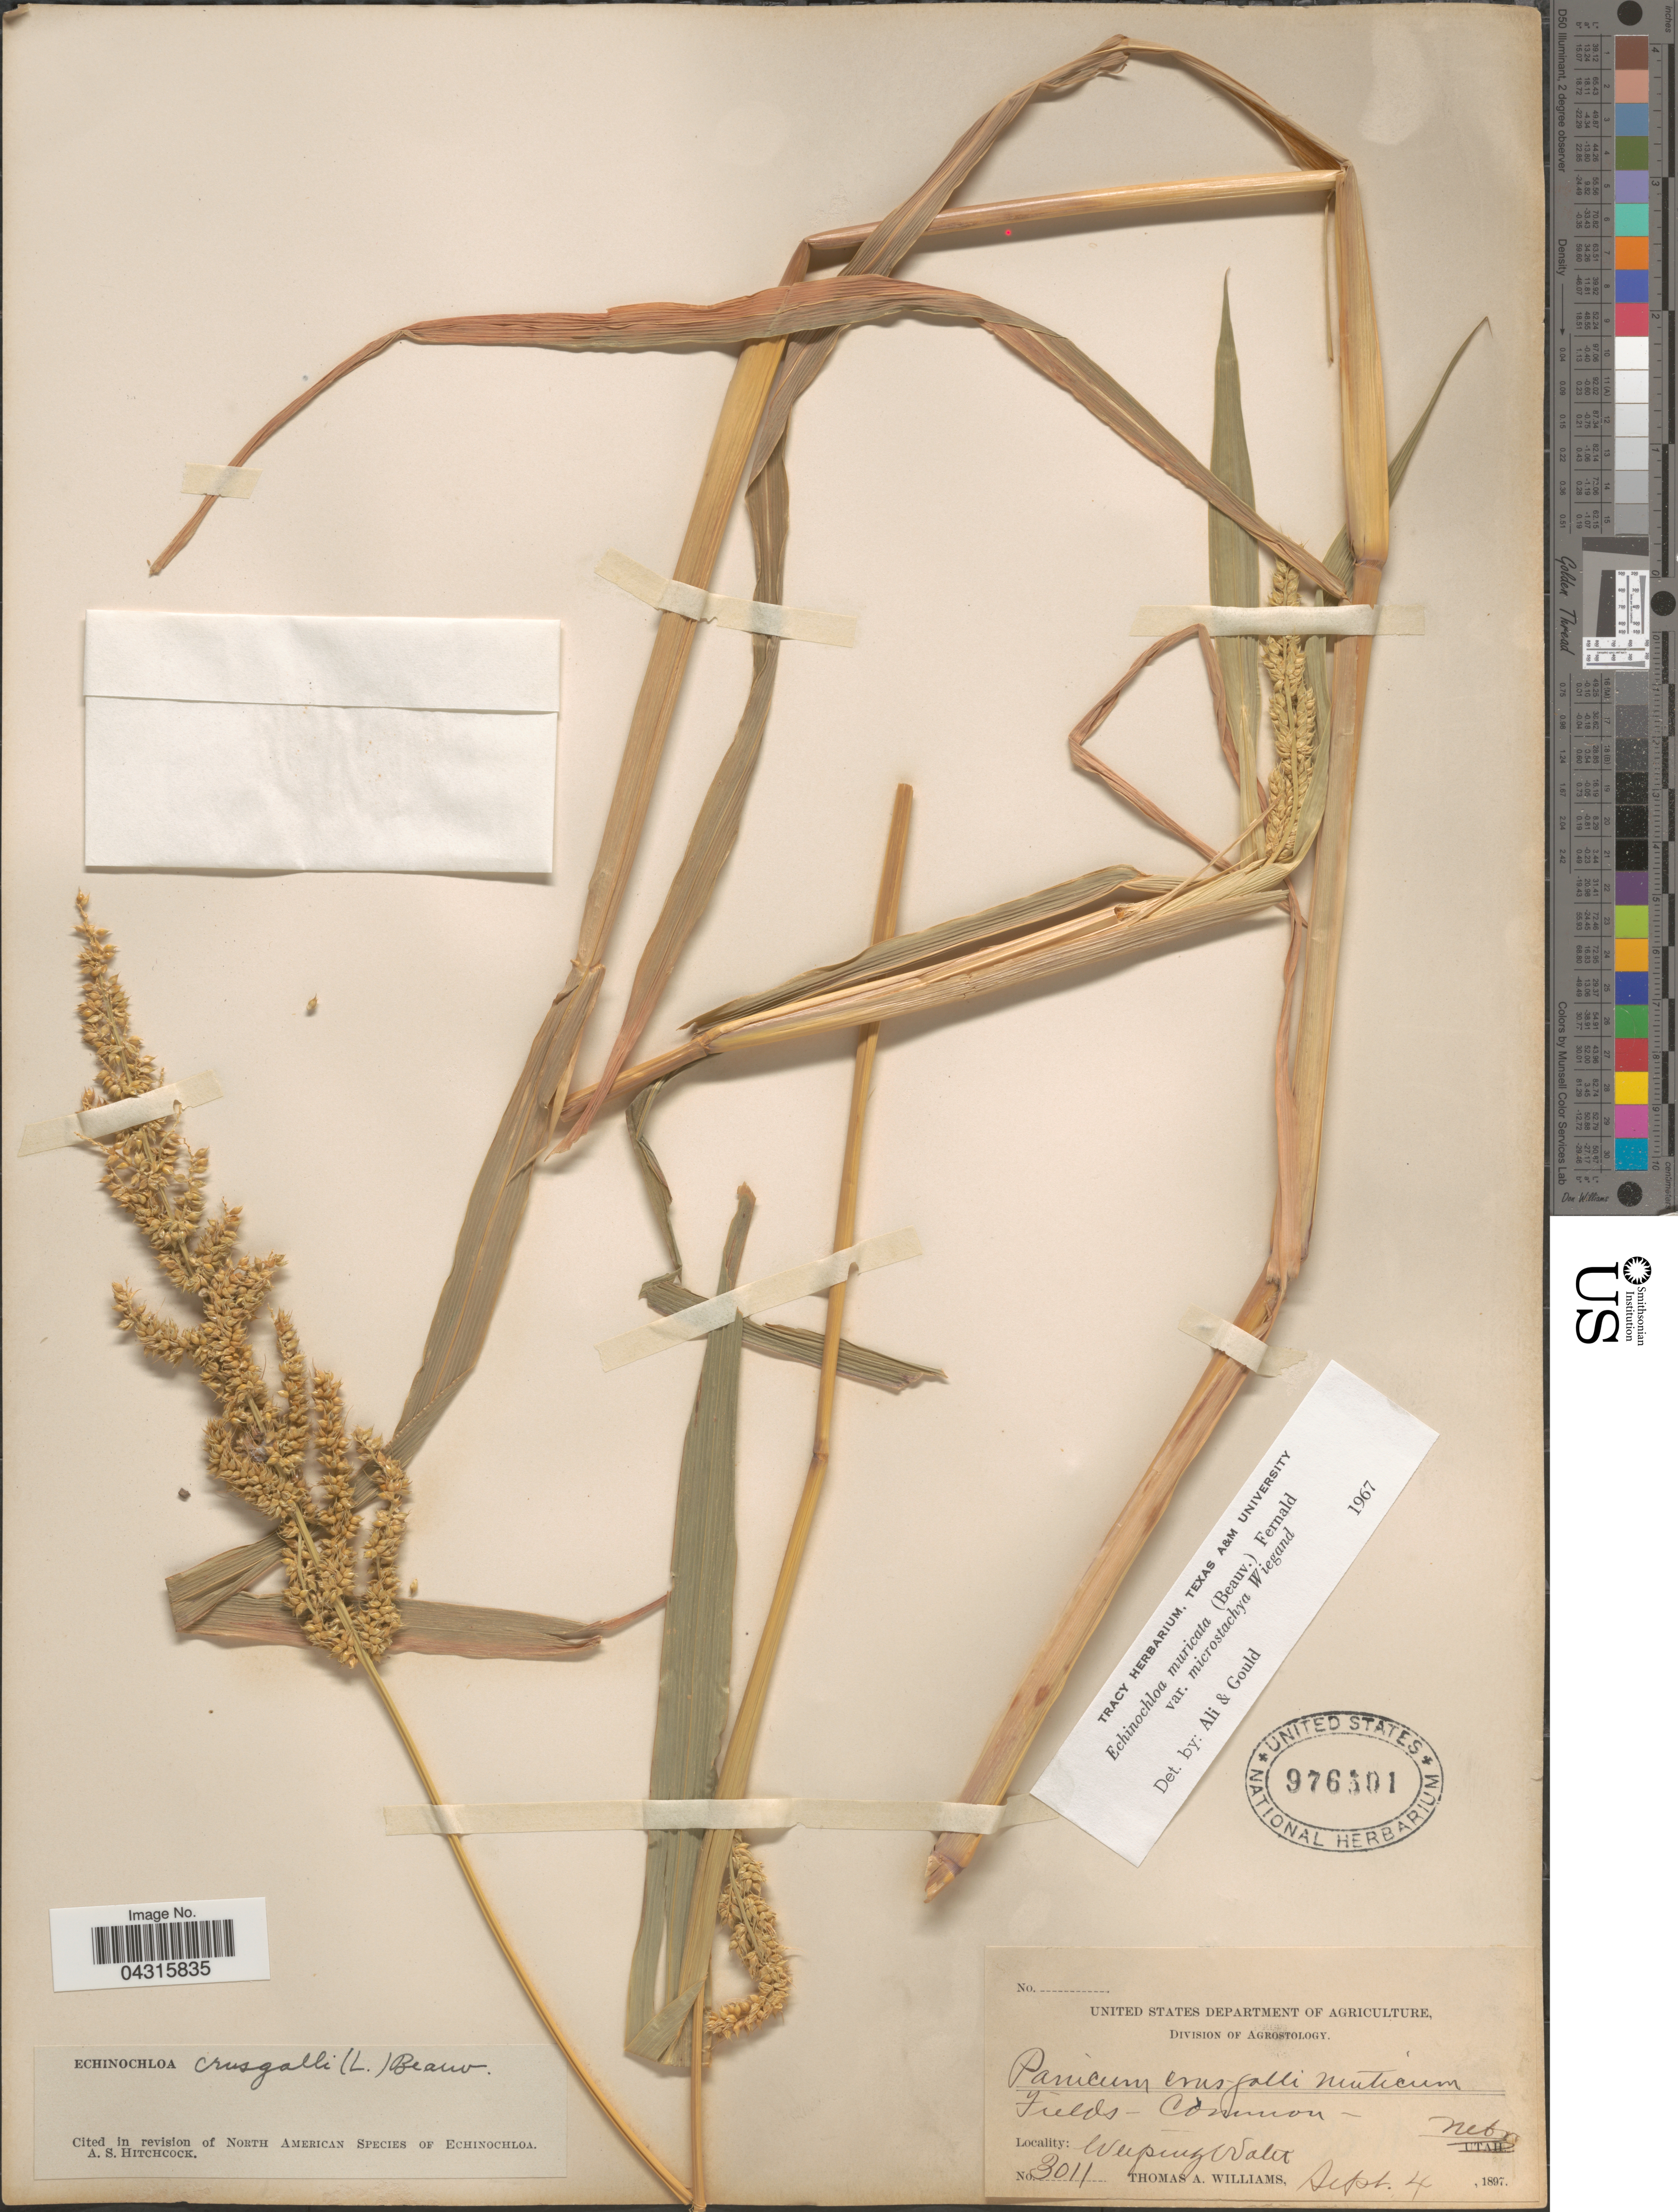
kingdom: Plantae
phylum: Tracheophyta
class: Liliopsida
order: Poales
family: Poaceae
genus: Echinochloa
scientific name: Echinochloa muricata var. microstachya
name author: Wiegand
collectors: T. A. Williams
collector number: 3011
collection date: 1897-09-04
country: United States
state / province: Nebraska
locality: Fields-common-Weeping Water.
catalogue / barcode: US 976501